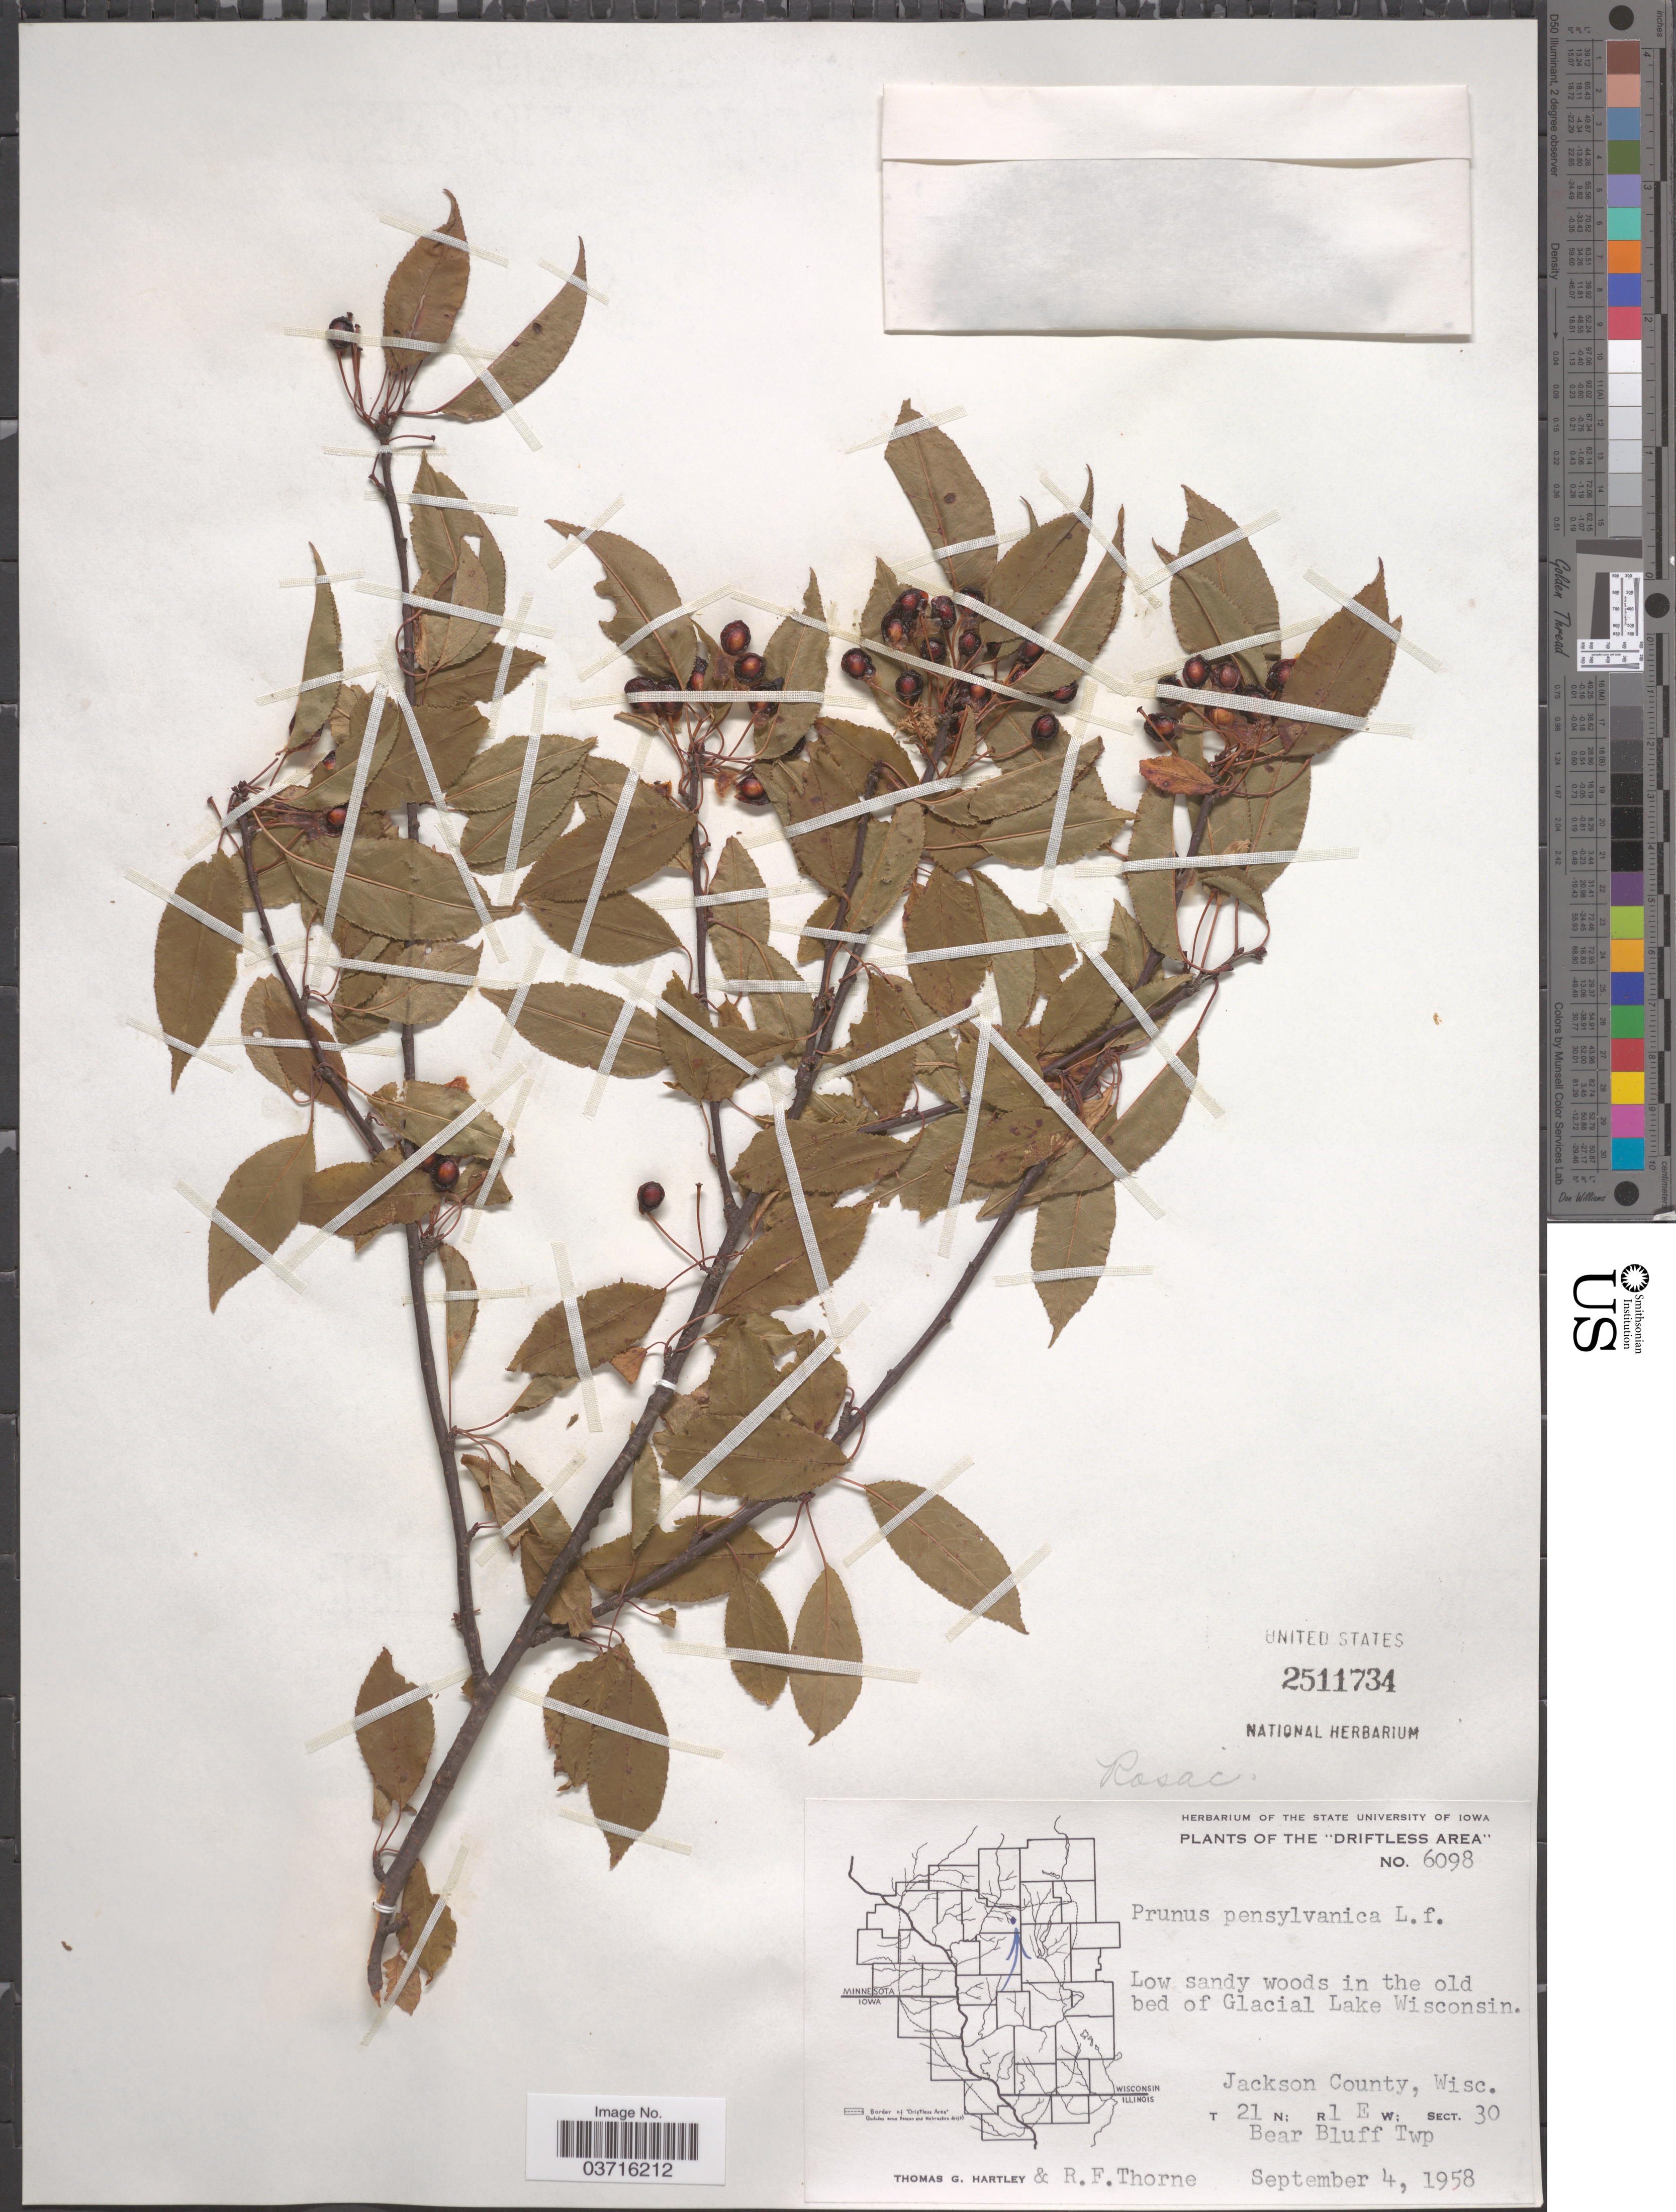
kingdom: Plantae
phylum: Tracheophyta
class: Magnoliopsida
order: Rosales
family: Rosaceae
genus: Prunus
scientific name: Prunus pensylvanica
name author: L. f.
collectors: T. G. Hartley & R. Thorne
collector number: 6098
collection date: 1958-09-04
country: United States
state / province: Wisconsin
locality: The "Driftless Area". Low sandy woods in the old bed of Glacial Lake Wisconsin. Jackson County. T 21 N; R 1 E; Sect 30. Bear Bluff Twp.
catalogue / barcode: US 2511734